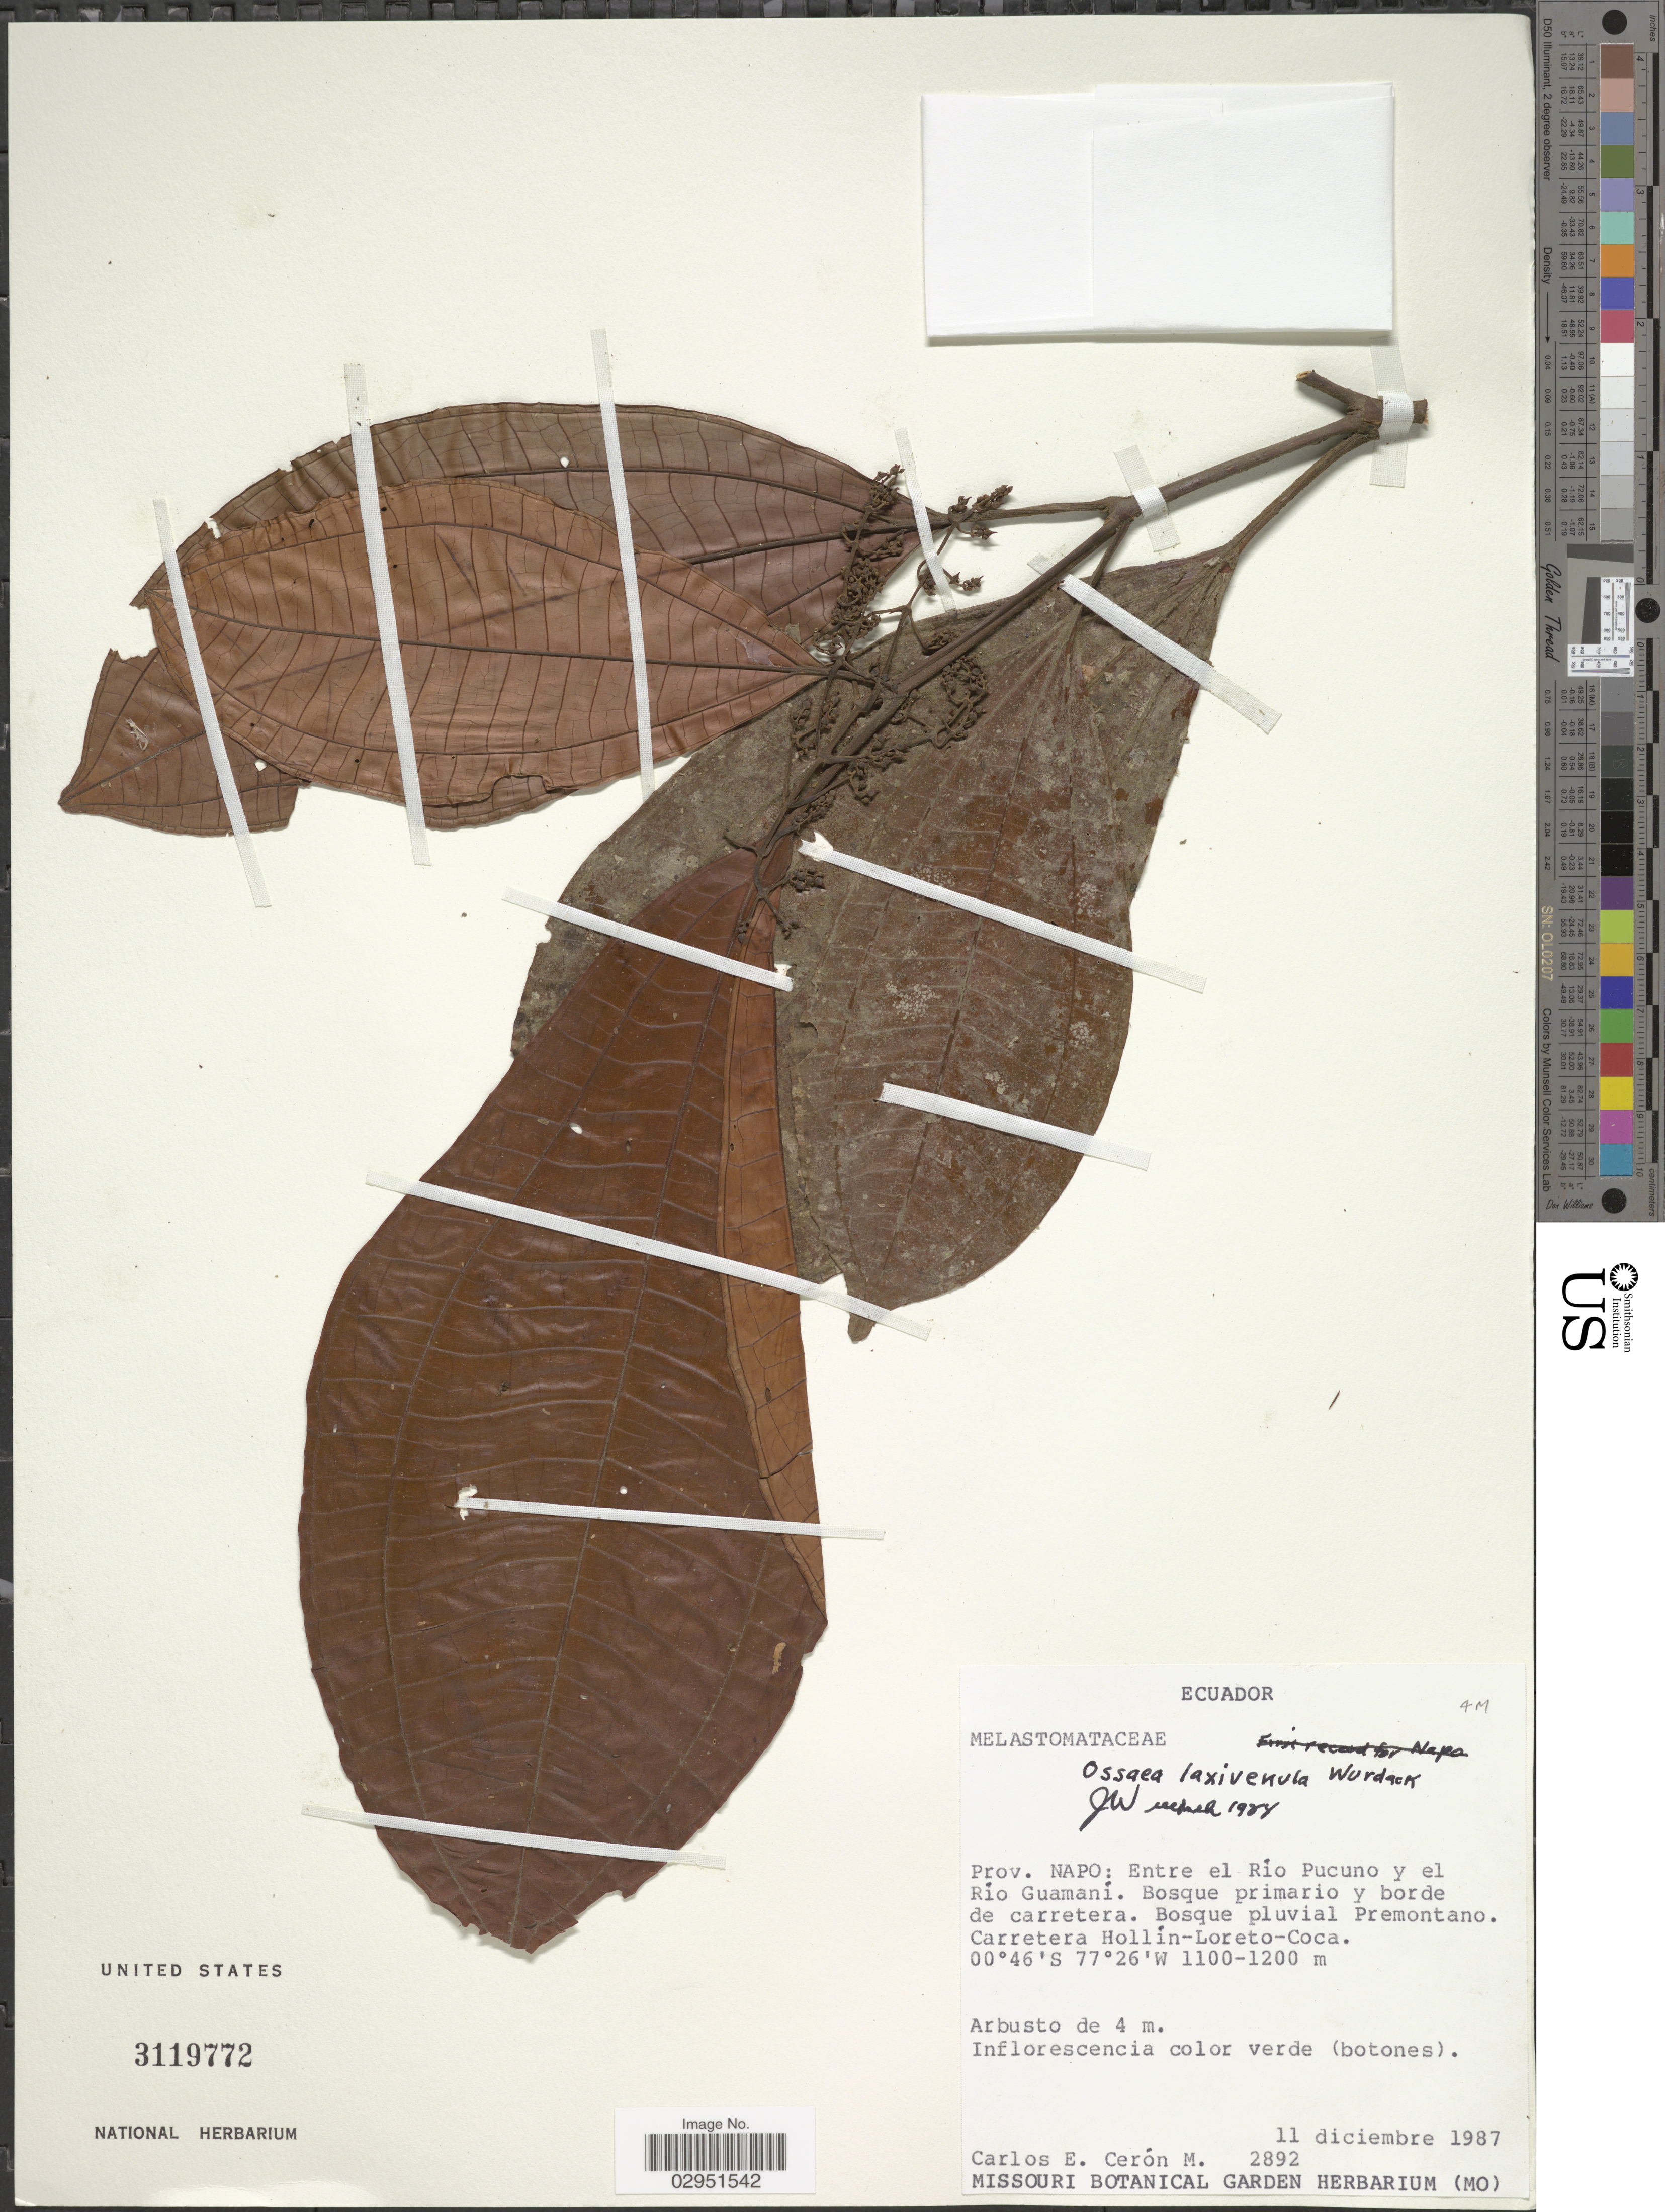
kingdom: Plantae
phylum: Tracheophyta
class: Magnoliopsida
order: Myrtales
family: Melastomataceae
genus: Ossaea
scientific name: Ossaea laxivenula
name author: Wurdack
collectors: C. E. Cerón M.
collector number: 2892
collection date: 1987-12-11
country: Ecuador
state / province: Napo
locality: Entre el Río Pucuno y el Río Guamaní. Carretera Hollín-Loreto-Coca.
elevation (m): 1100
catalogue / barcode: US 3119772